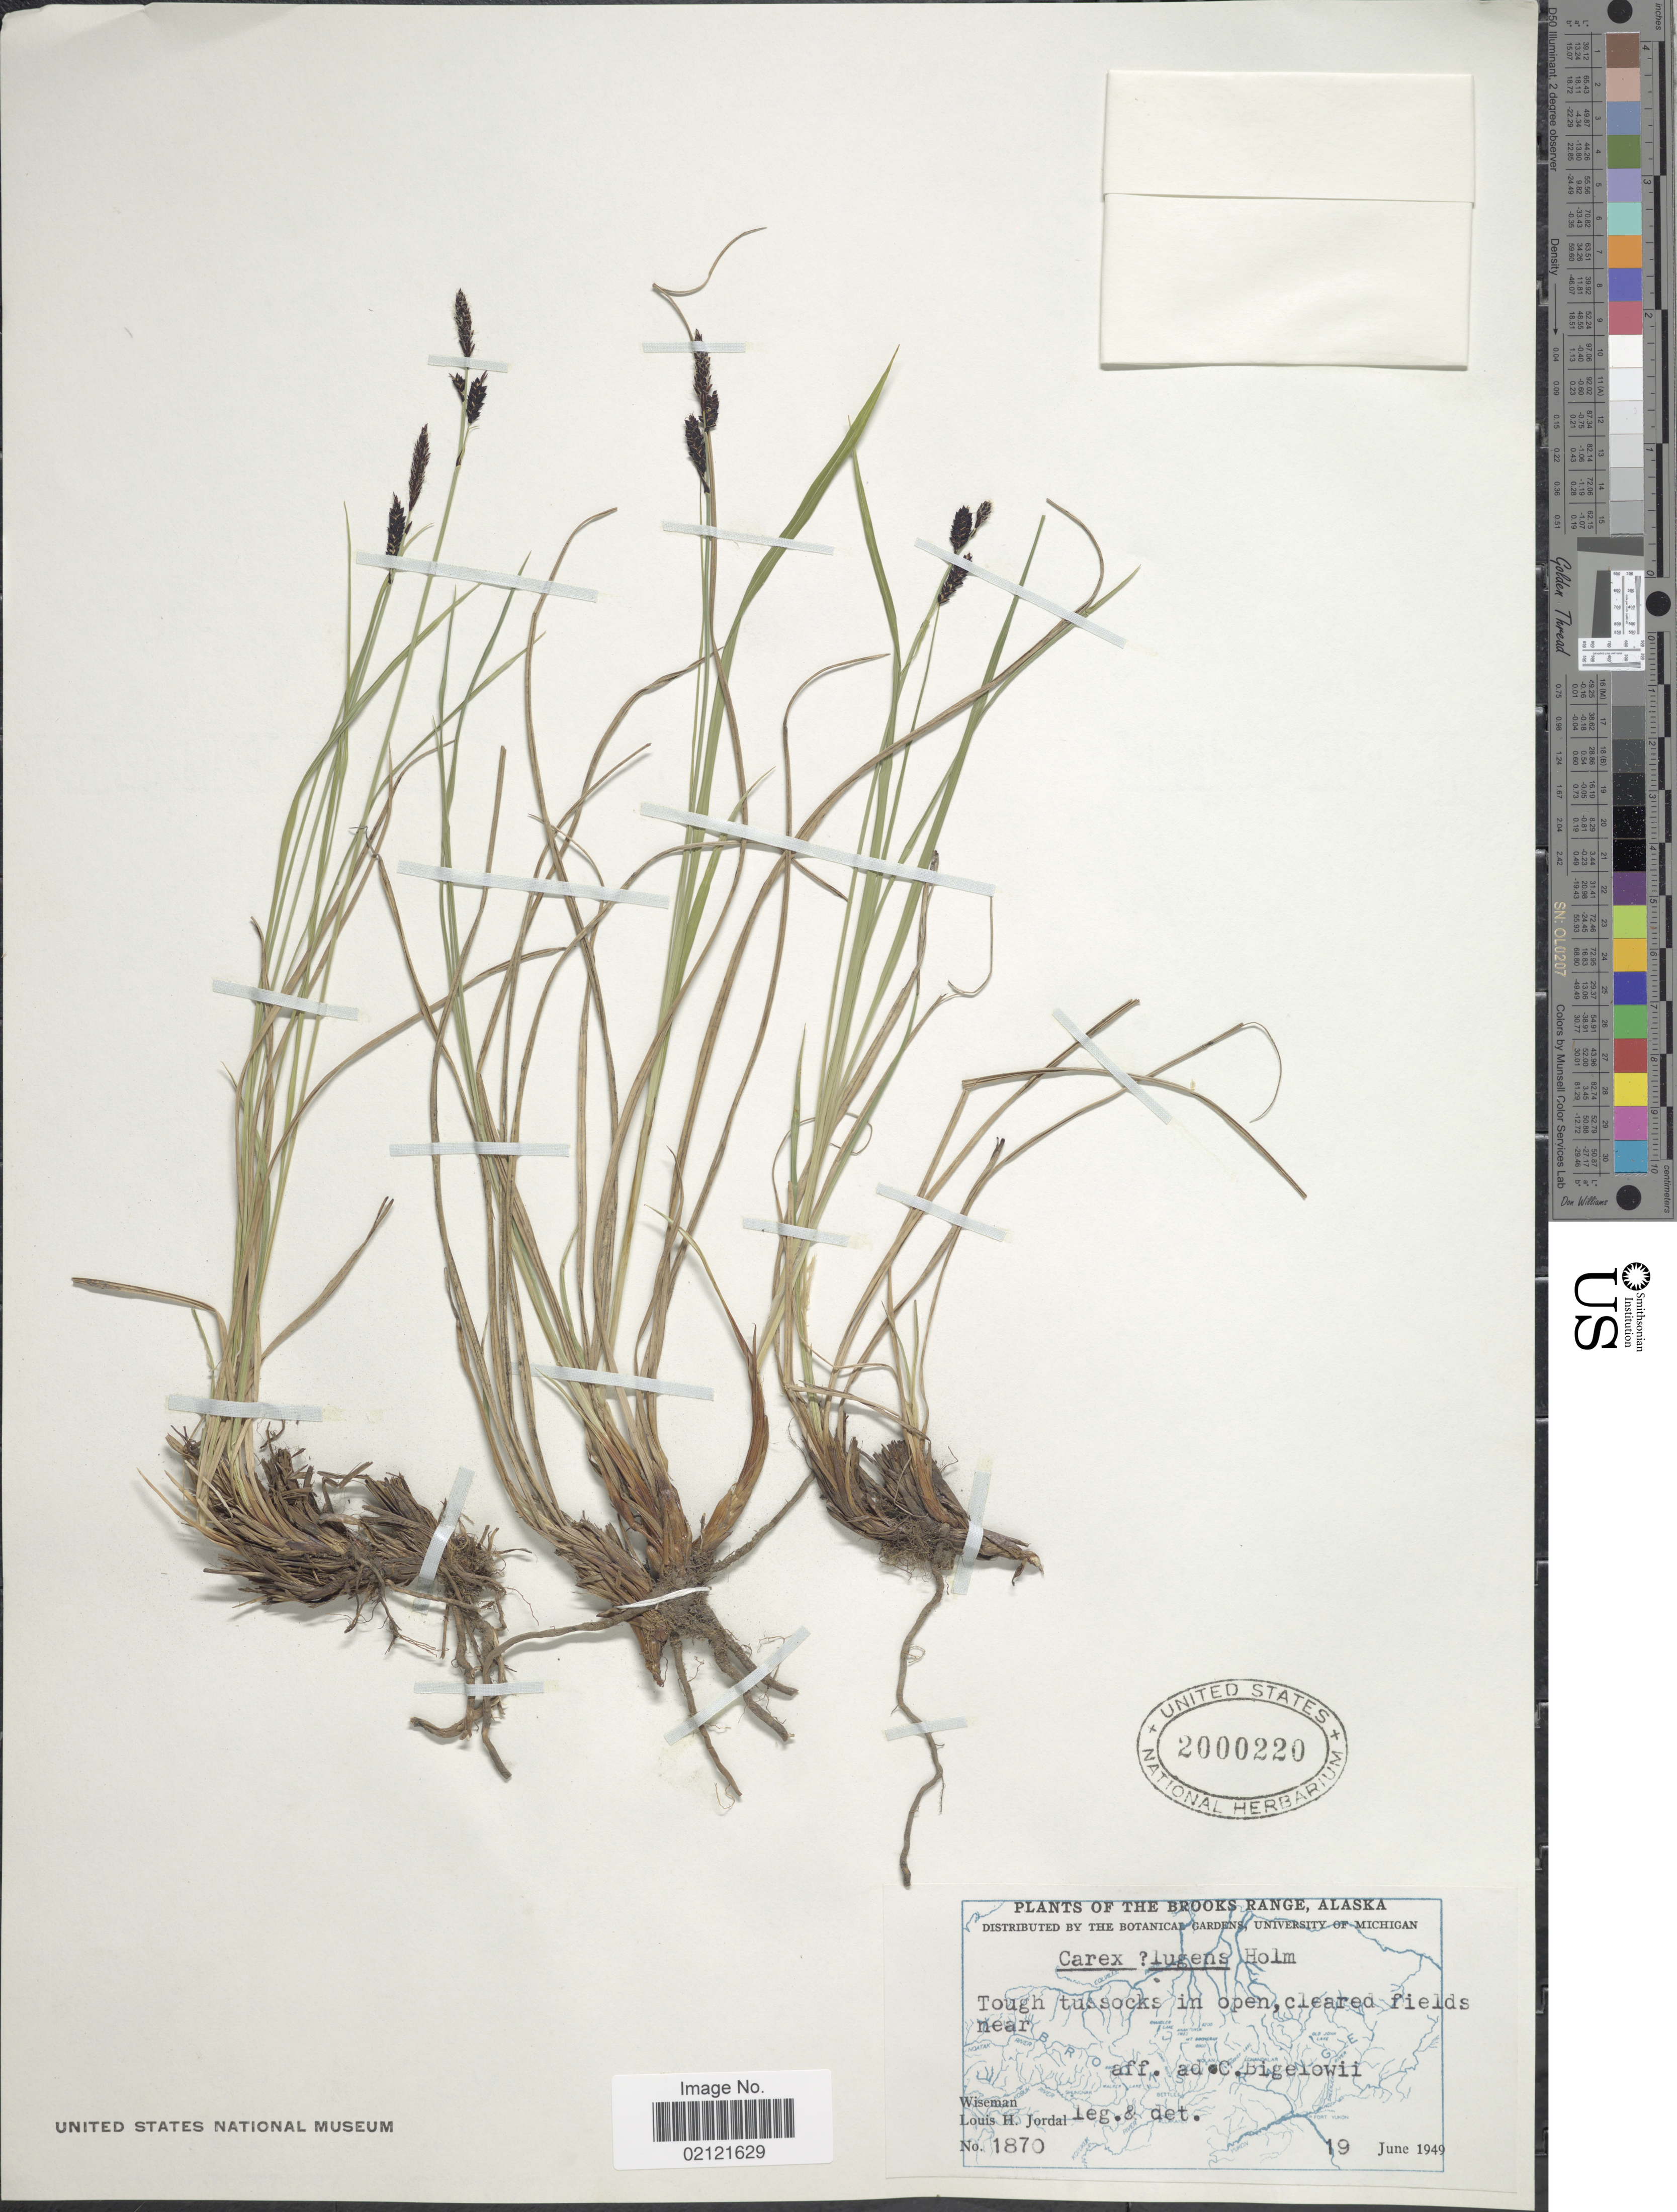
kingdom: Plantae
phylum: Tracheophyta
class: Liliopsida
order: Poales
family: Cyperaceae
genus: Carex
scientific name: Carex bigelowii subsp. lugens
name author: (Holm) T.V. Egorova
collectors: L. Jordal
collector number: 1870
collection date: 1949-06-19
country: United States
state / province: Alaska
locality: The Brooks Range, Tough tussocks in open, cleared fields near aff. ad. c. Bigelowii, Wiseman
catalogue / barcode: US 2000220